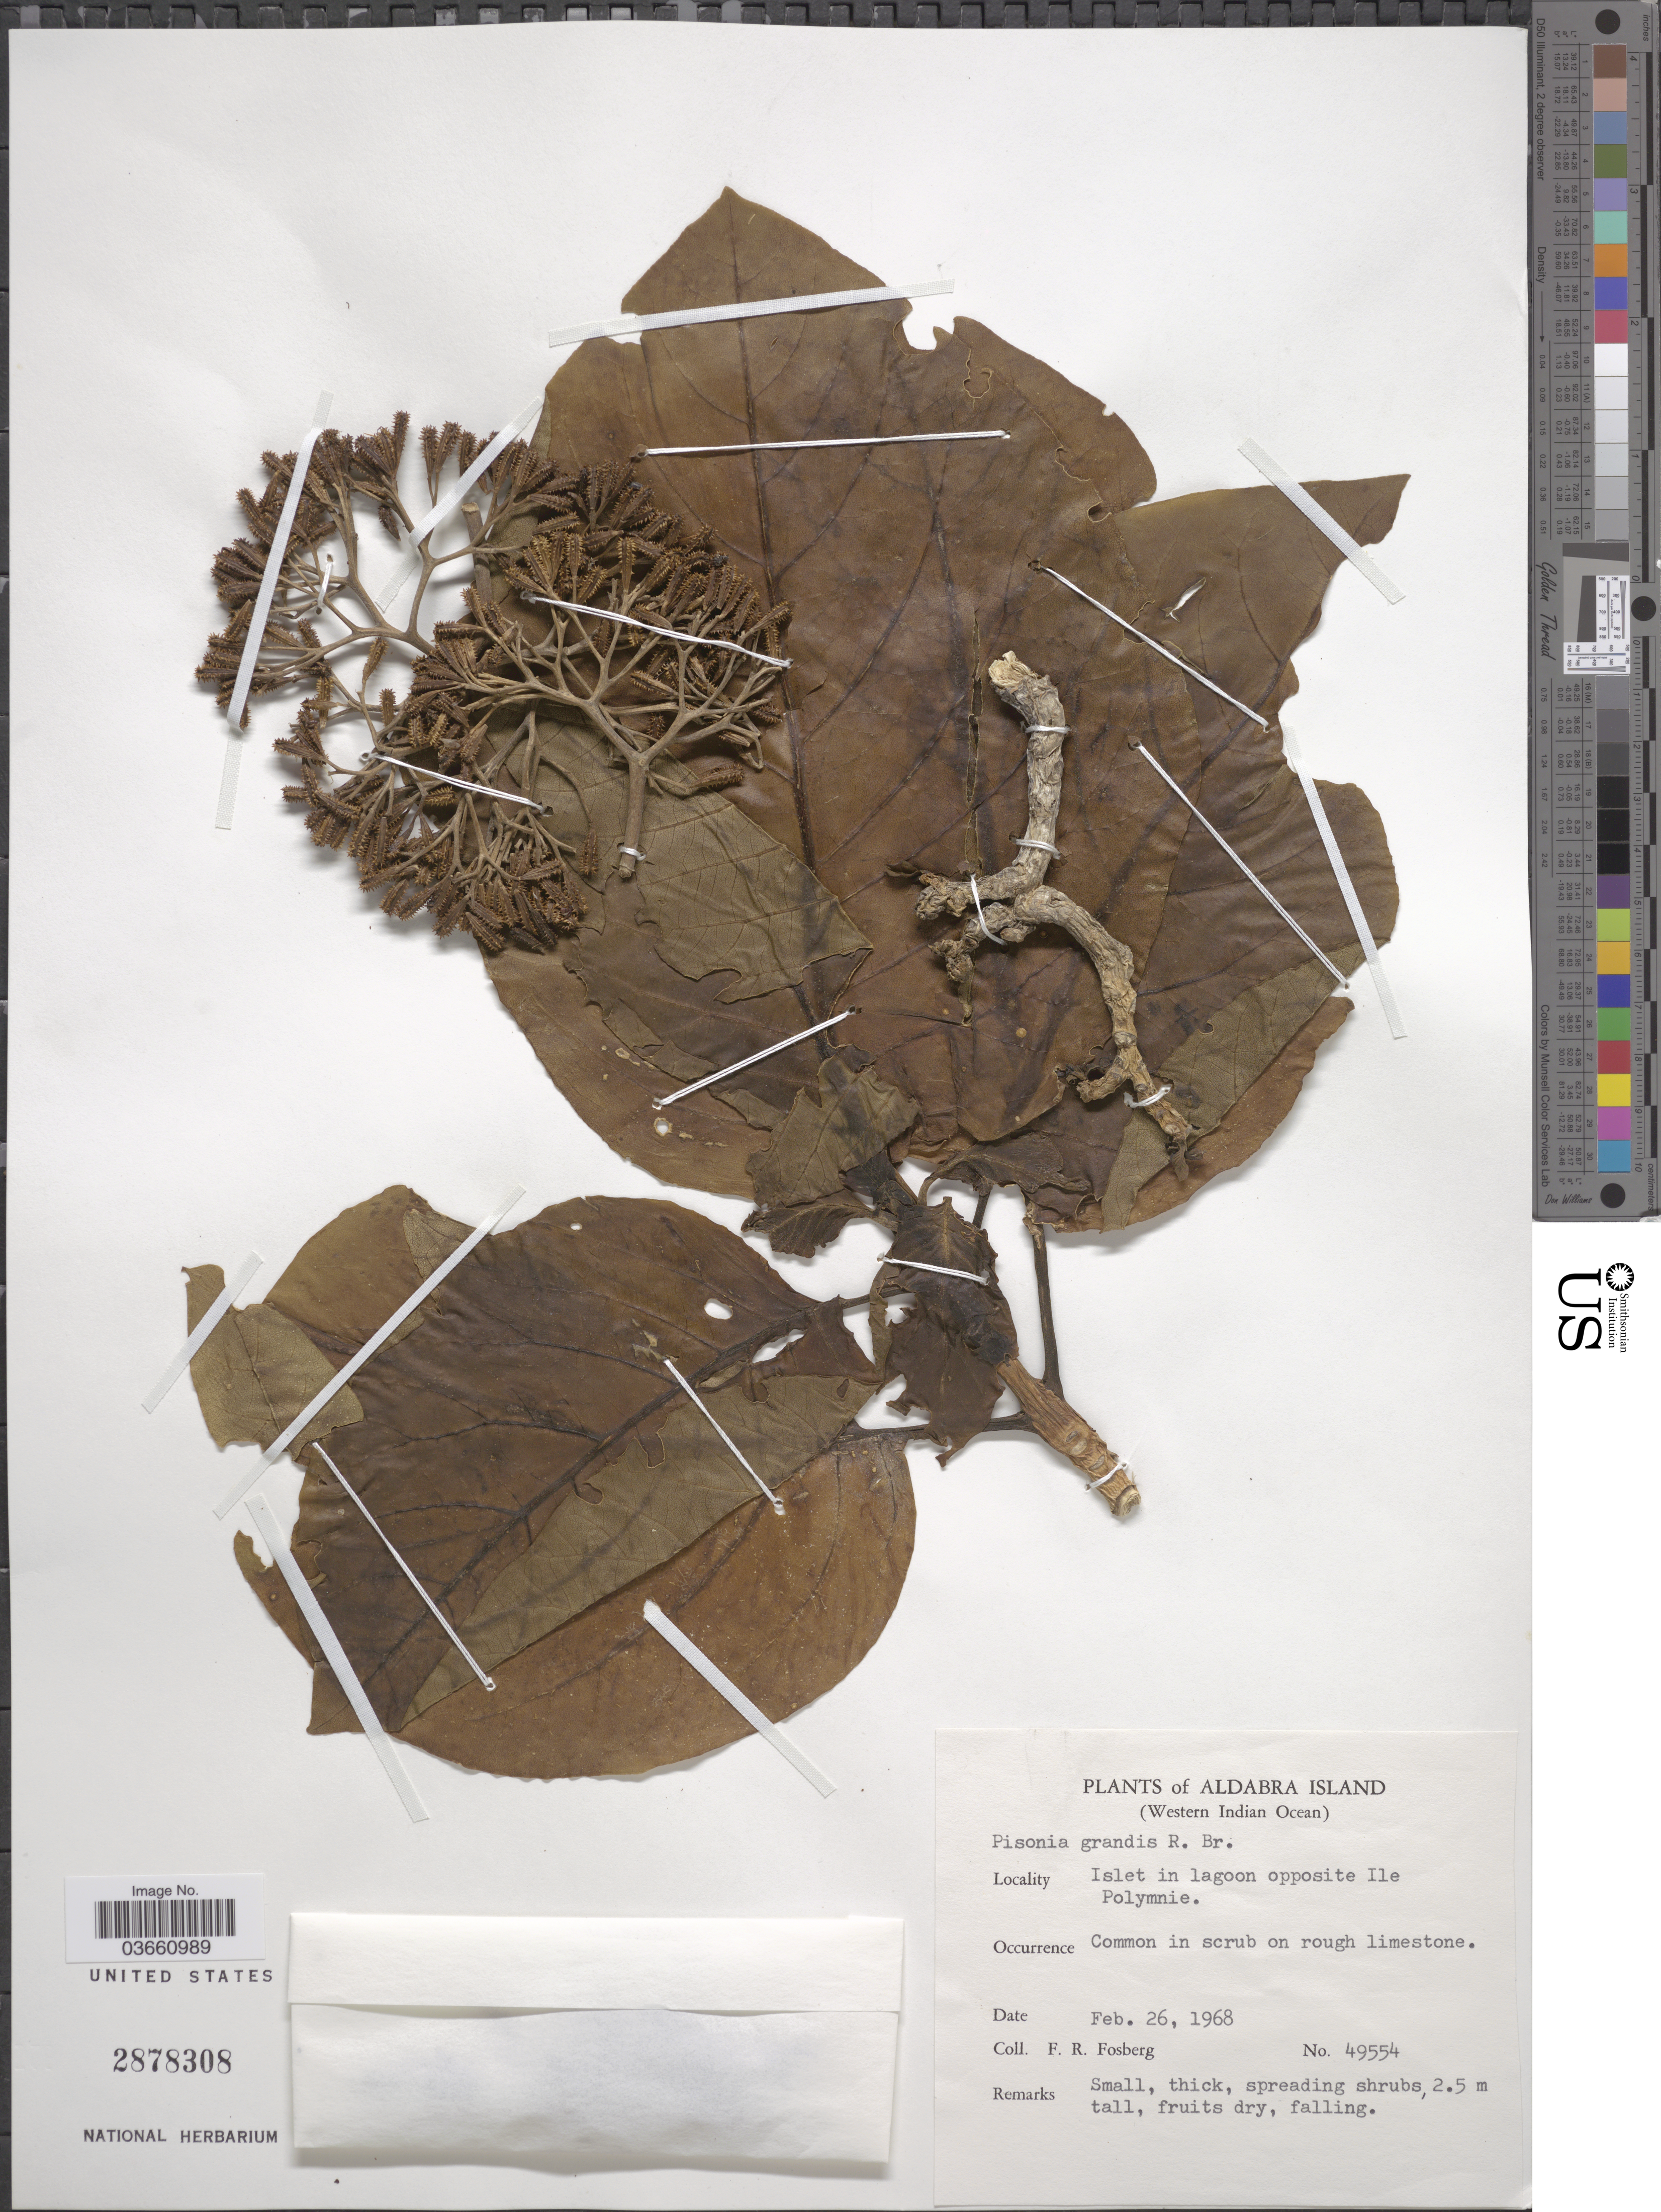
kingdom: Plantae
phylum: Tracheophyta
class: Magnoliopsida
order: Caryophyllales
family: Nyctaginaceae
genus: Pisonia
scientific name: Pisonia grandis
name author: R. Br.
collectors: F. R. Fosberg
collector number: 49554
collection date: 1968-02-26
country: Seychelles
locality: Aldabra Island. (Western Indian Ocean). Islet in lagoon opposite Ile Polymnie.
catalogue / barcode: US 2878308